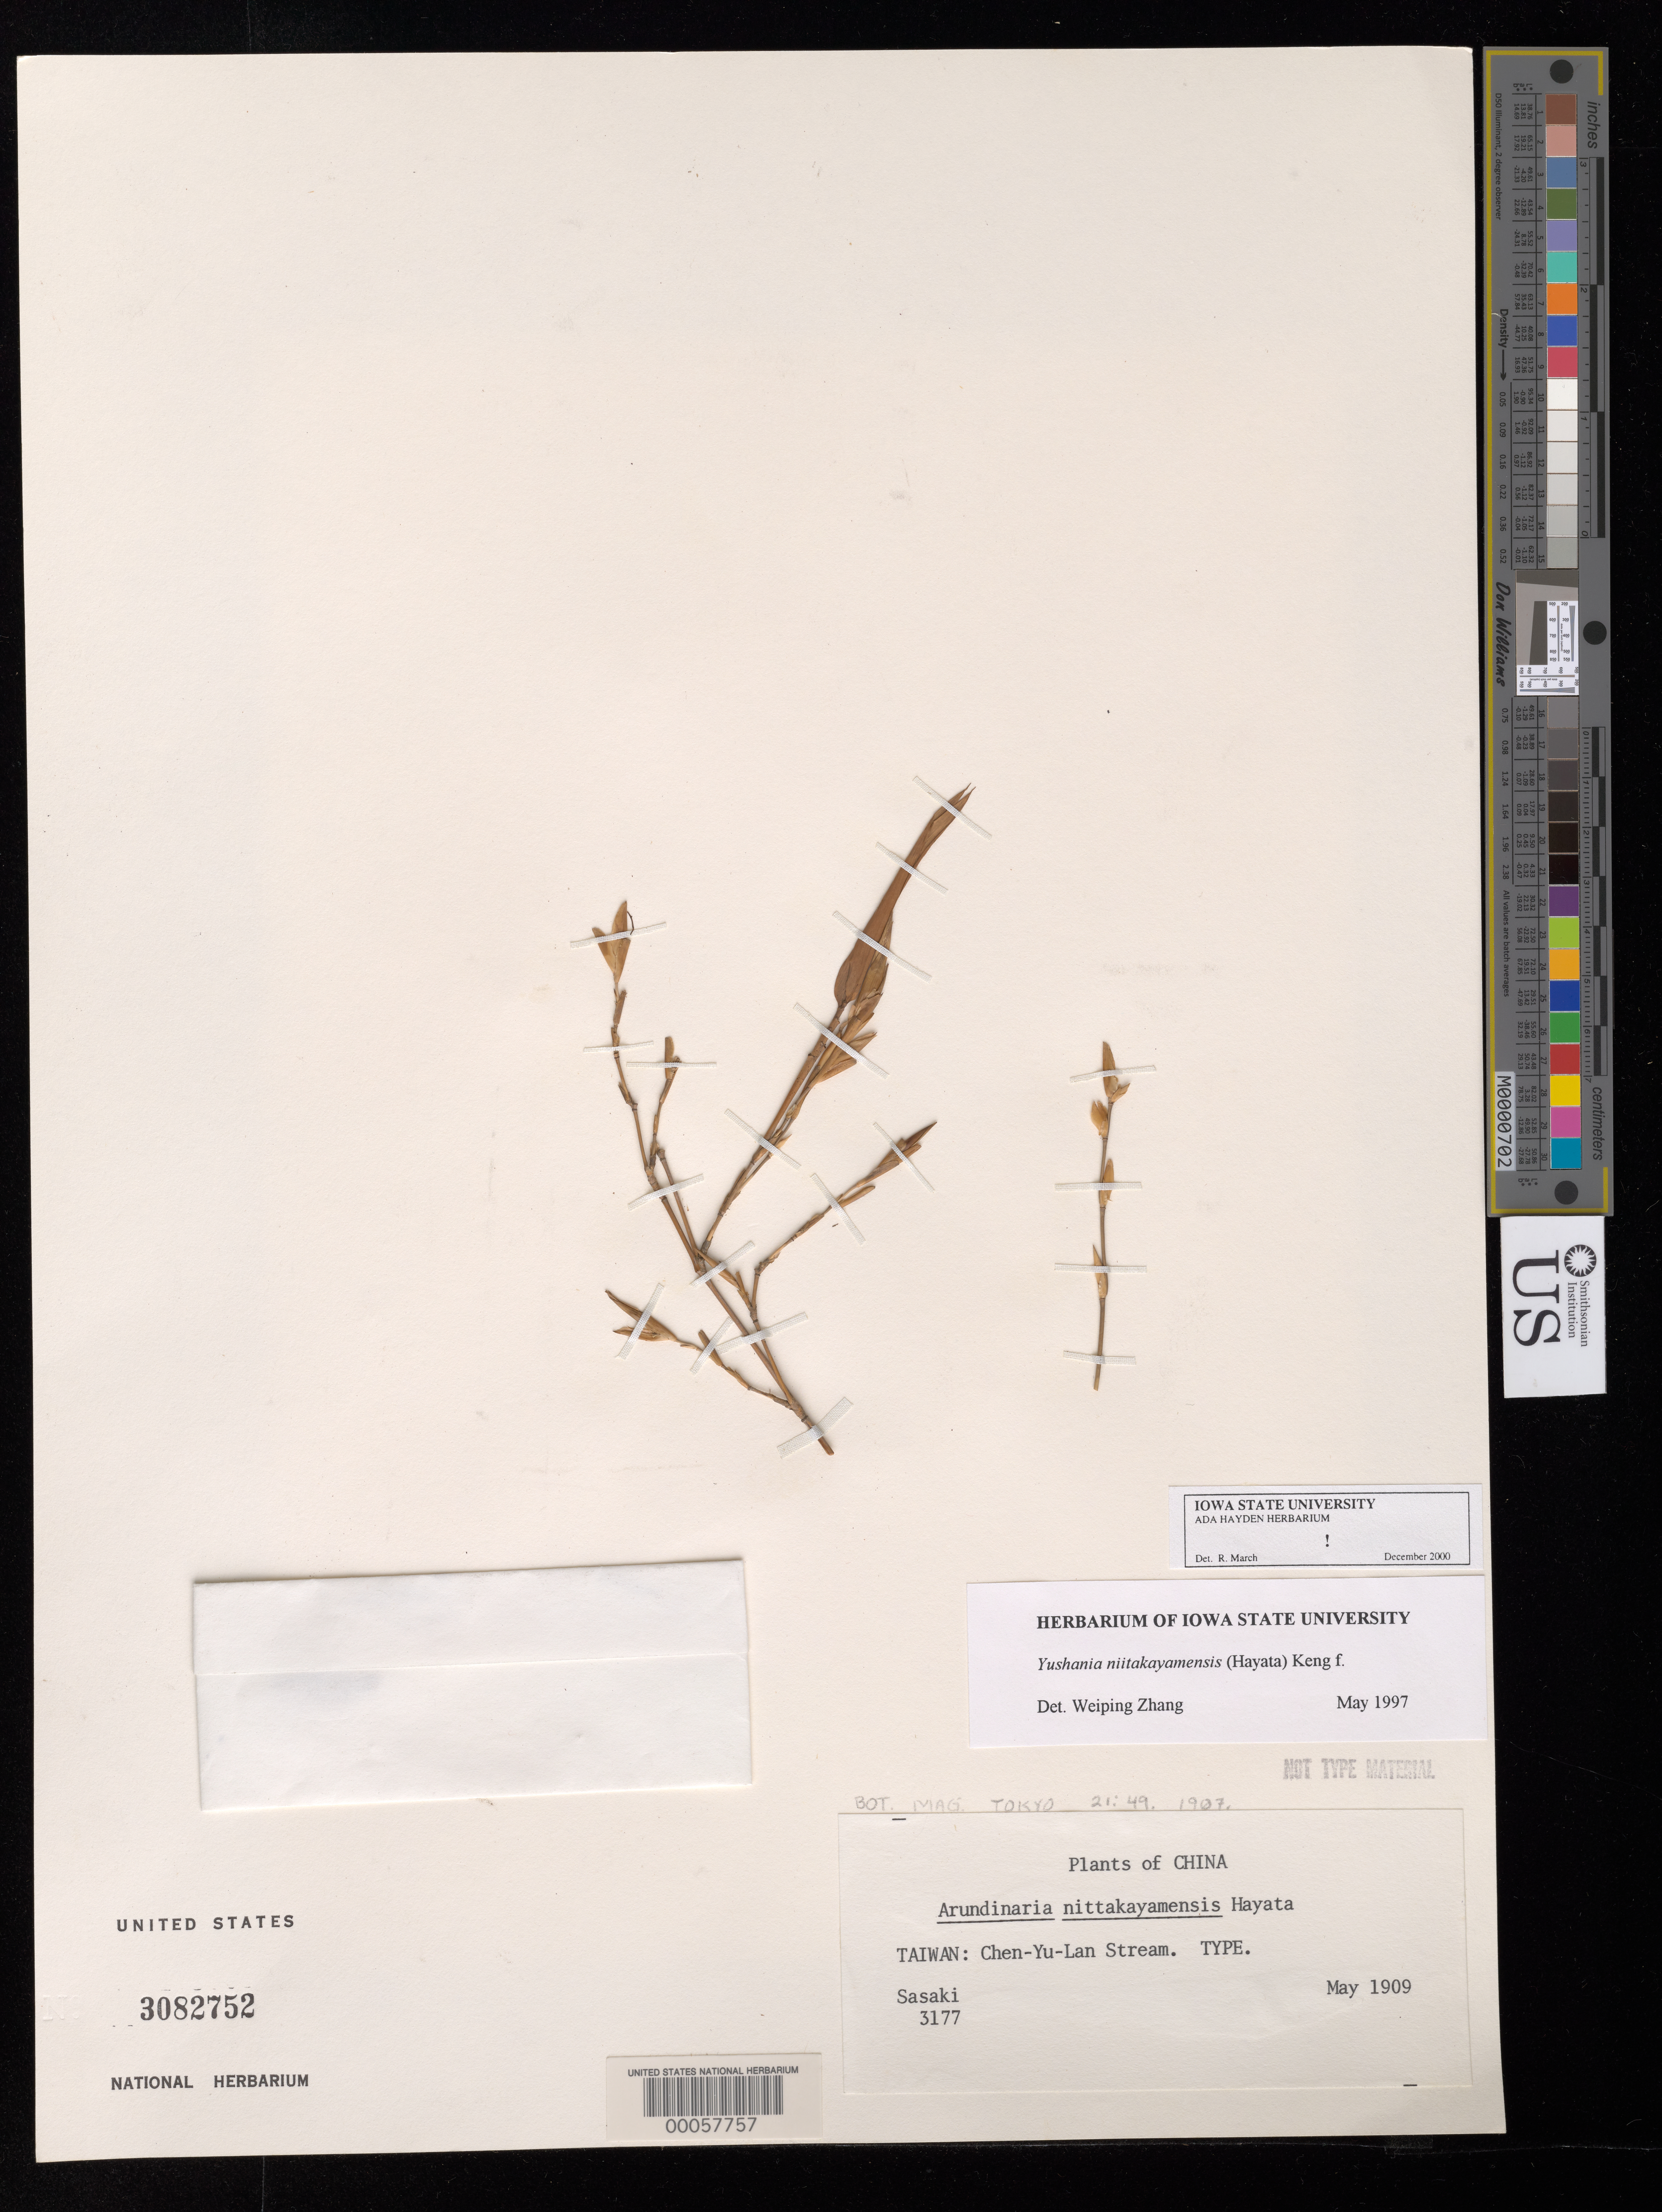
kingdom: Plantae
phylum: Tracheophyta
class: Liliopsida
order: Poales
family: Poaceae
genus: Yushania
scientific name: Yushania niitakayamensis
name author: (Hayata) Keng f.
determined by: Zhang, Wei-ping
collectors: S. Sasaki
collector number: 3177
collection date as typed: May 1909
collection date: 1909-05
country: China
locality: Chen-yu-lan stream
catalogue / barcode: US 3082752